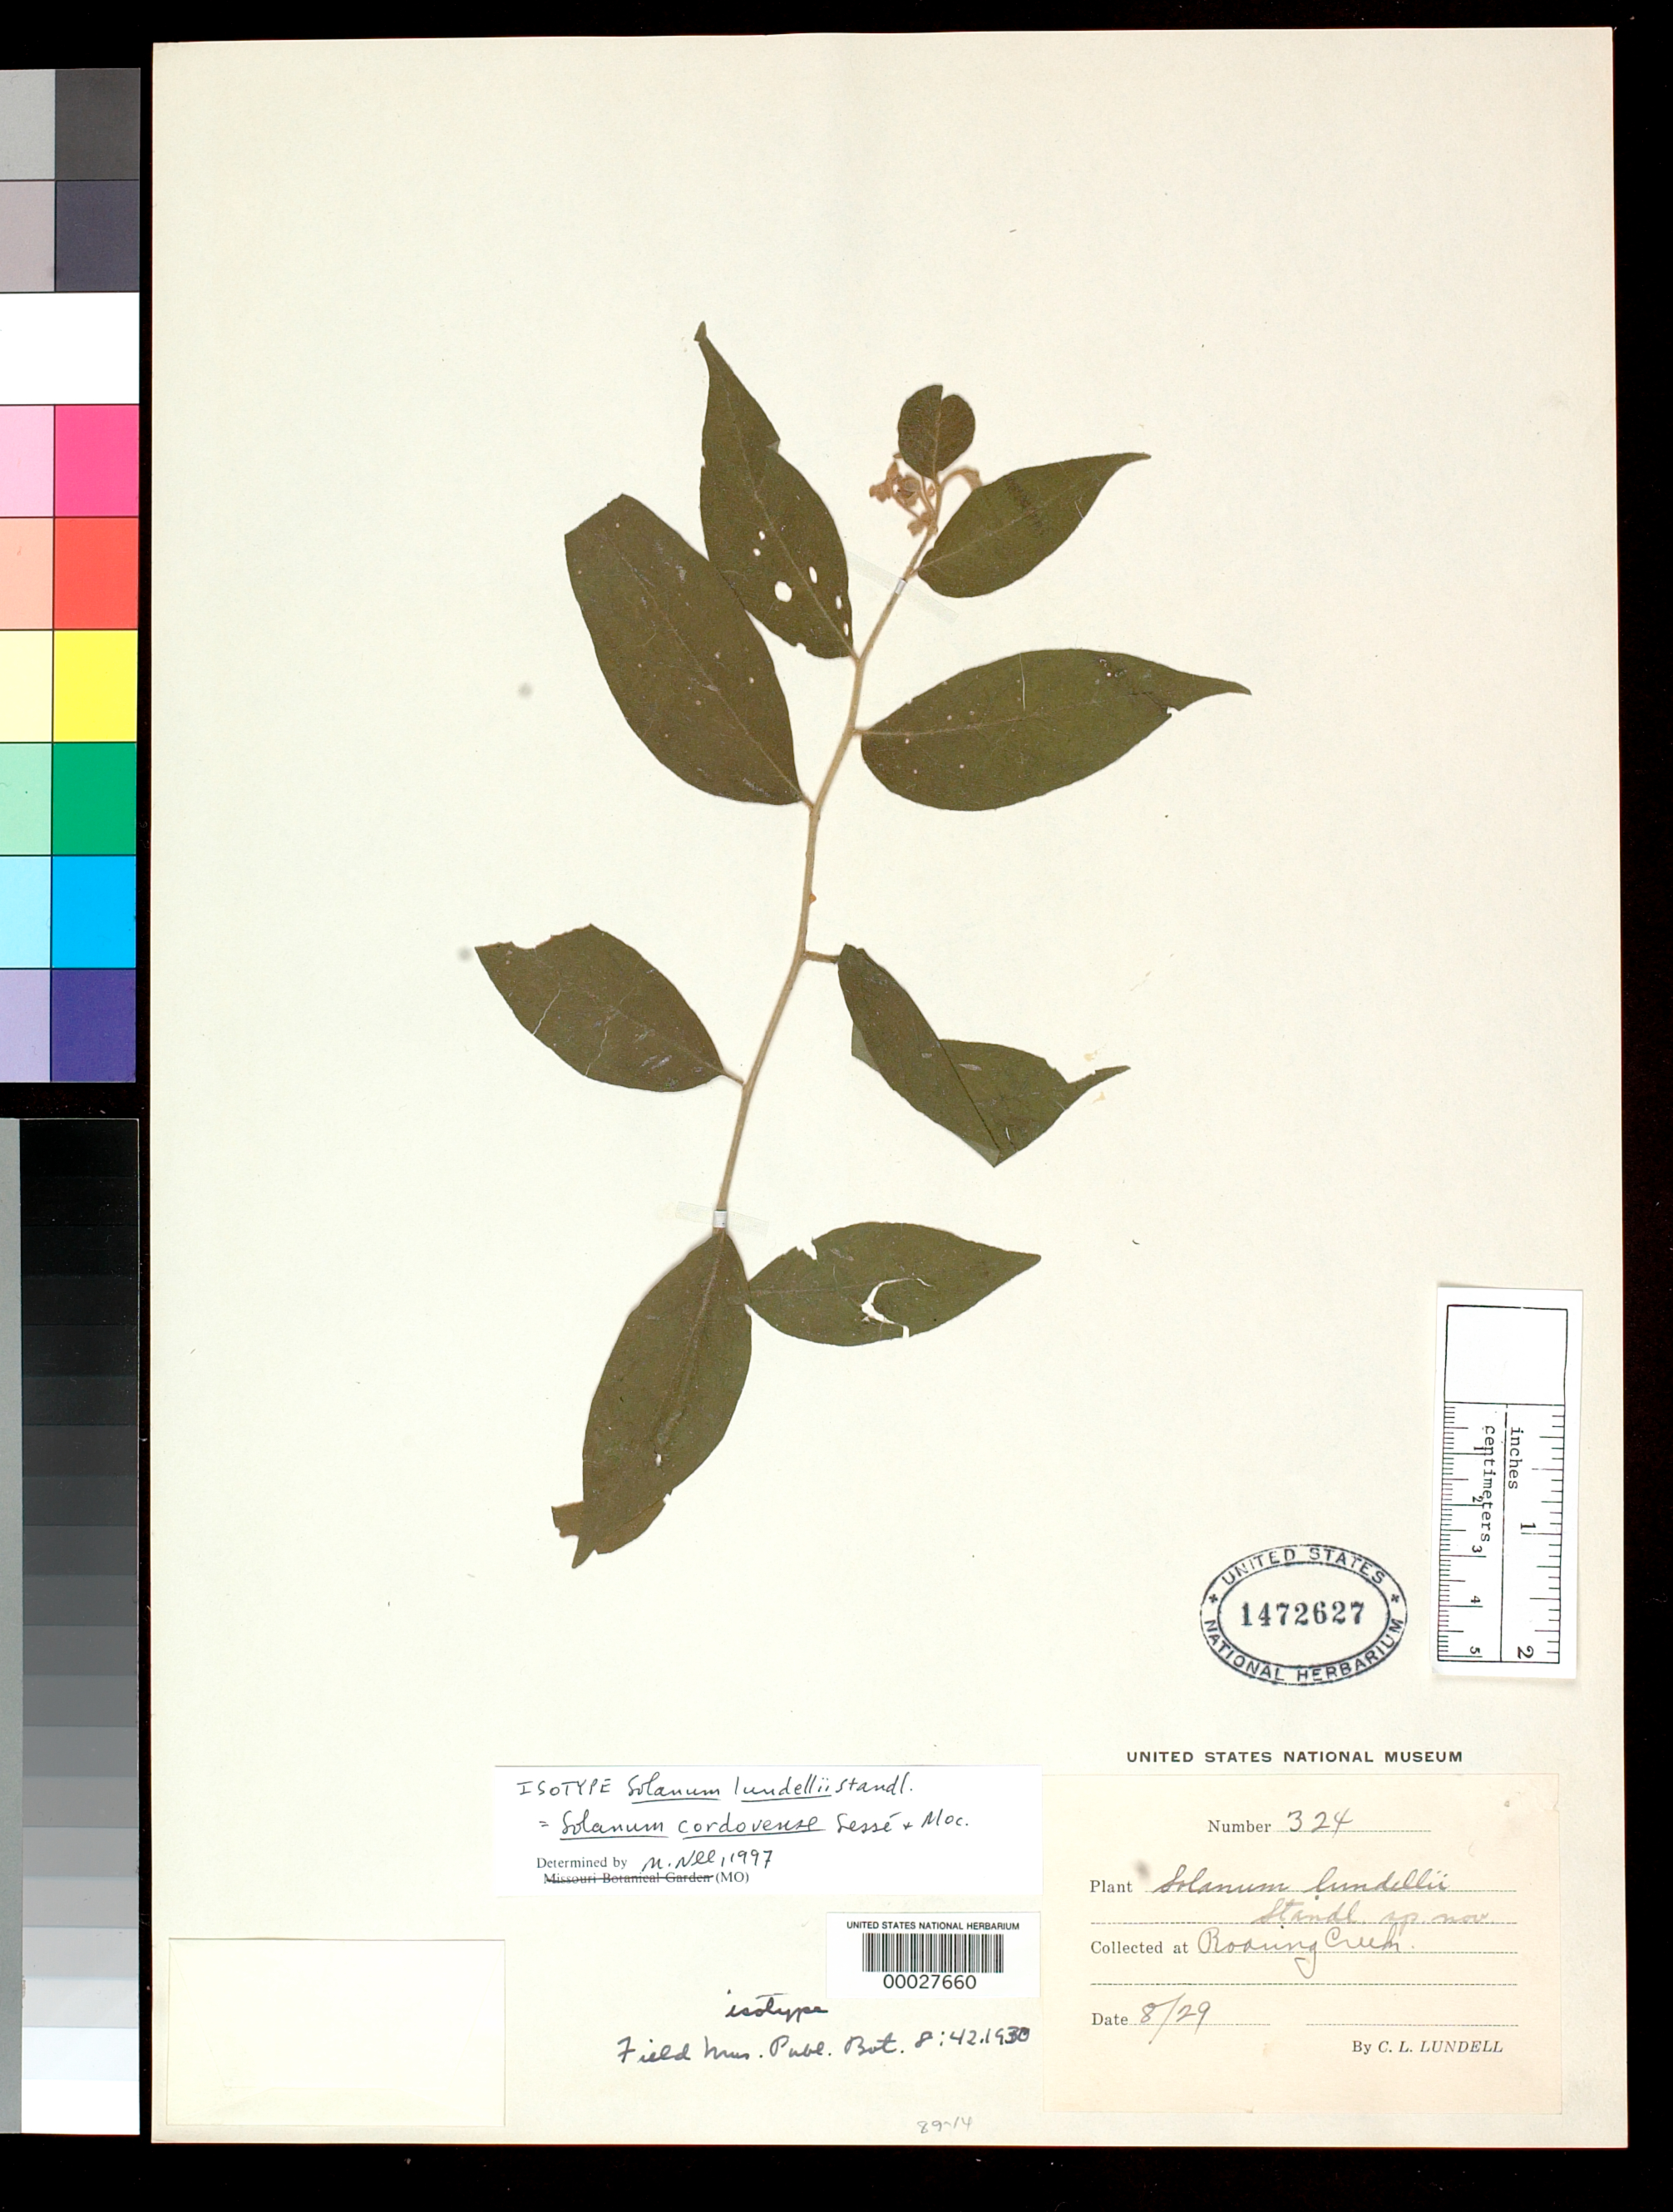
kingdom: Plantae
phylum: Tracheophyta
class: Magnoliopsida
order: Solanales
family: Solanaceae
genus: Solanum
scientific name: Solanum lundellii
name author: Standl.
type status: Isotype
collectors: C. L. Lundell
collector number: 324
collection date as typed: Aug 1929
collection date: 1929-08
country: Belize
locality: Roaring Creek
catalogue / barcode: US 1472627